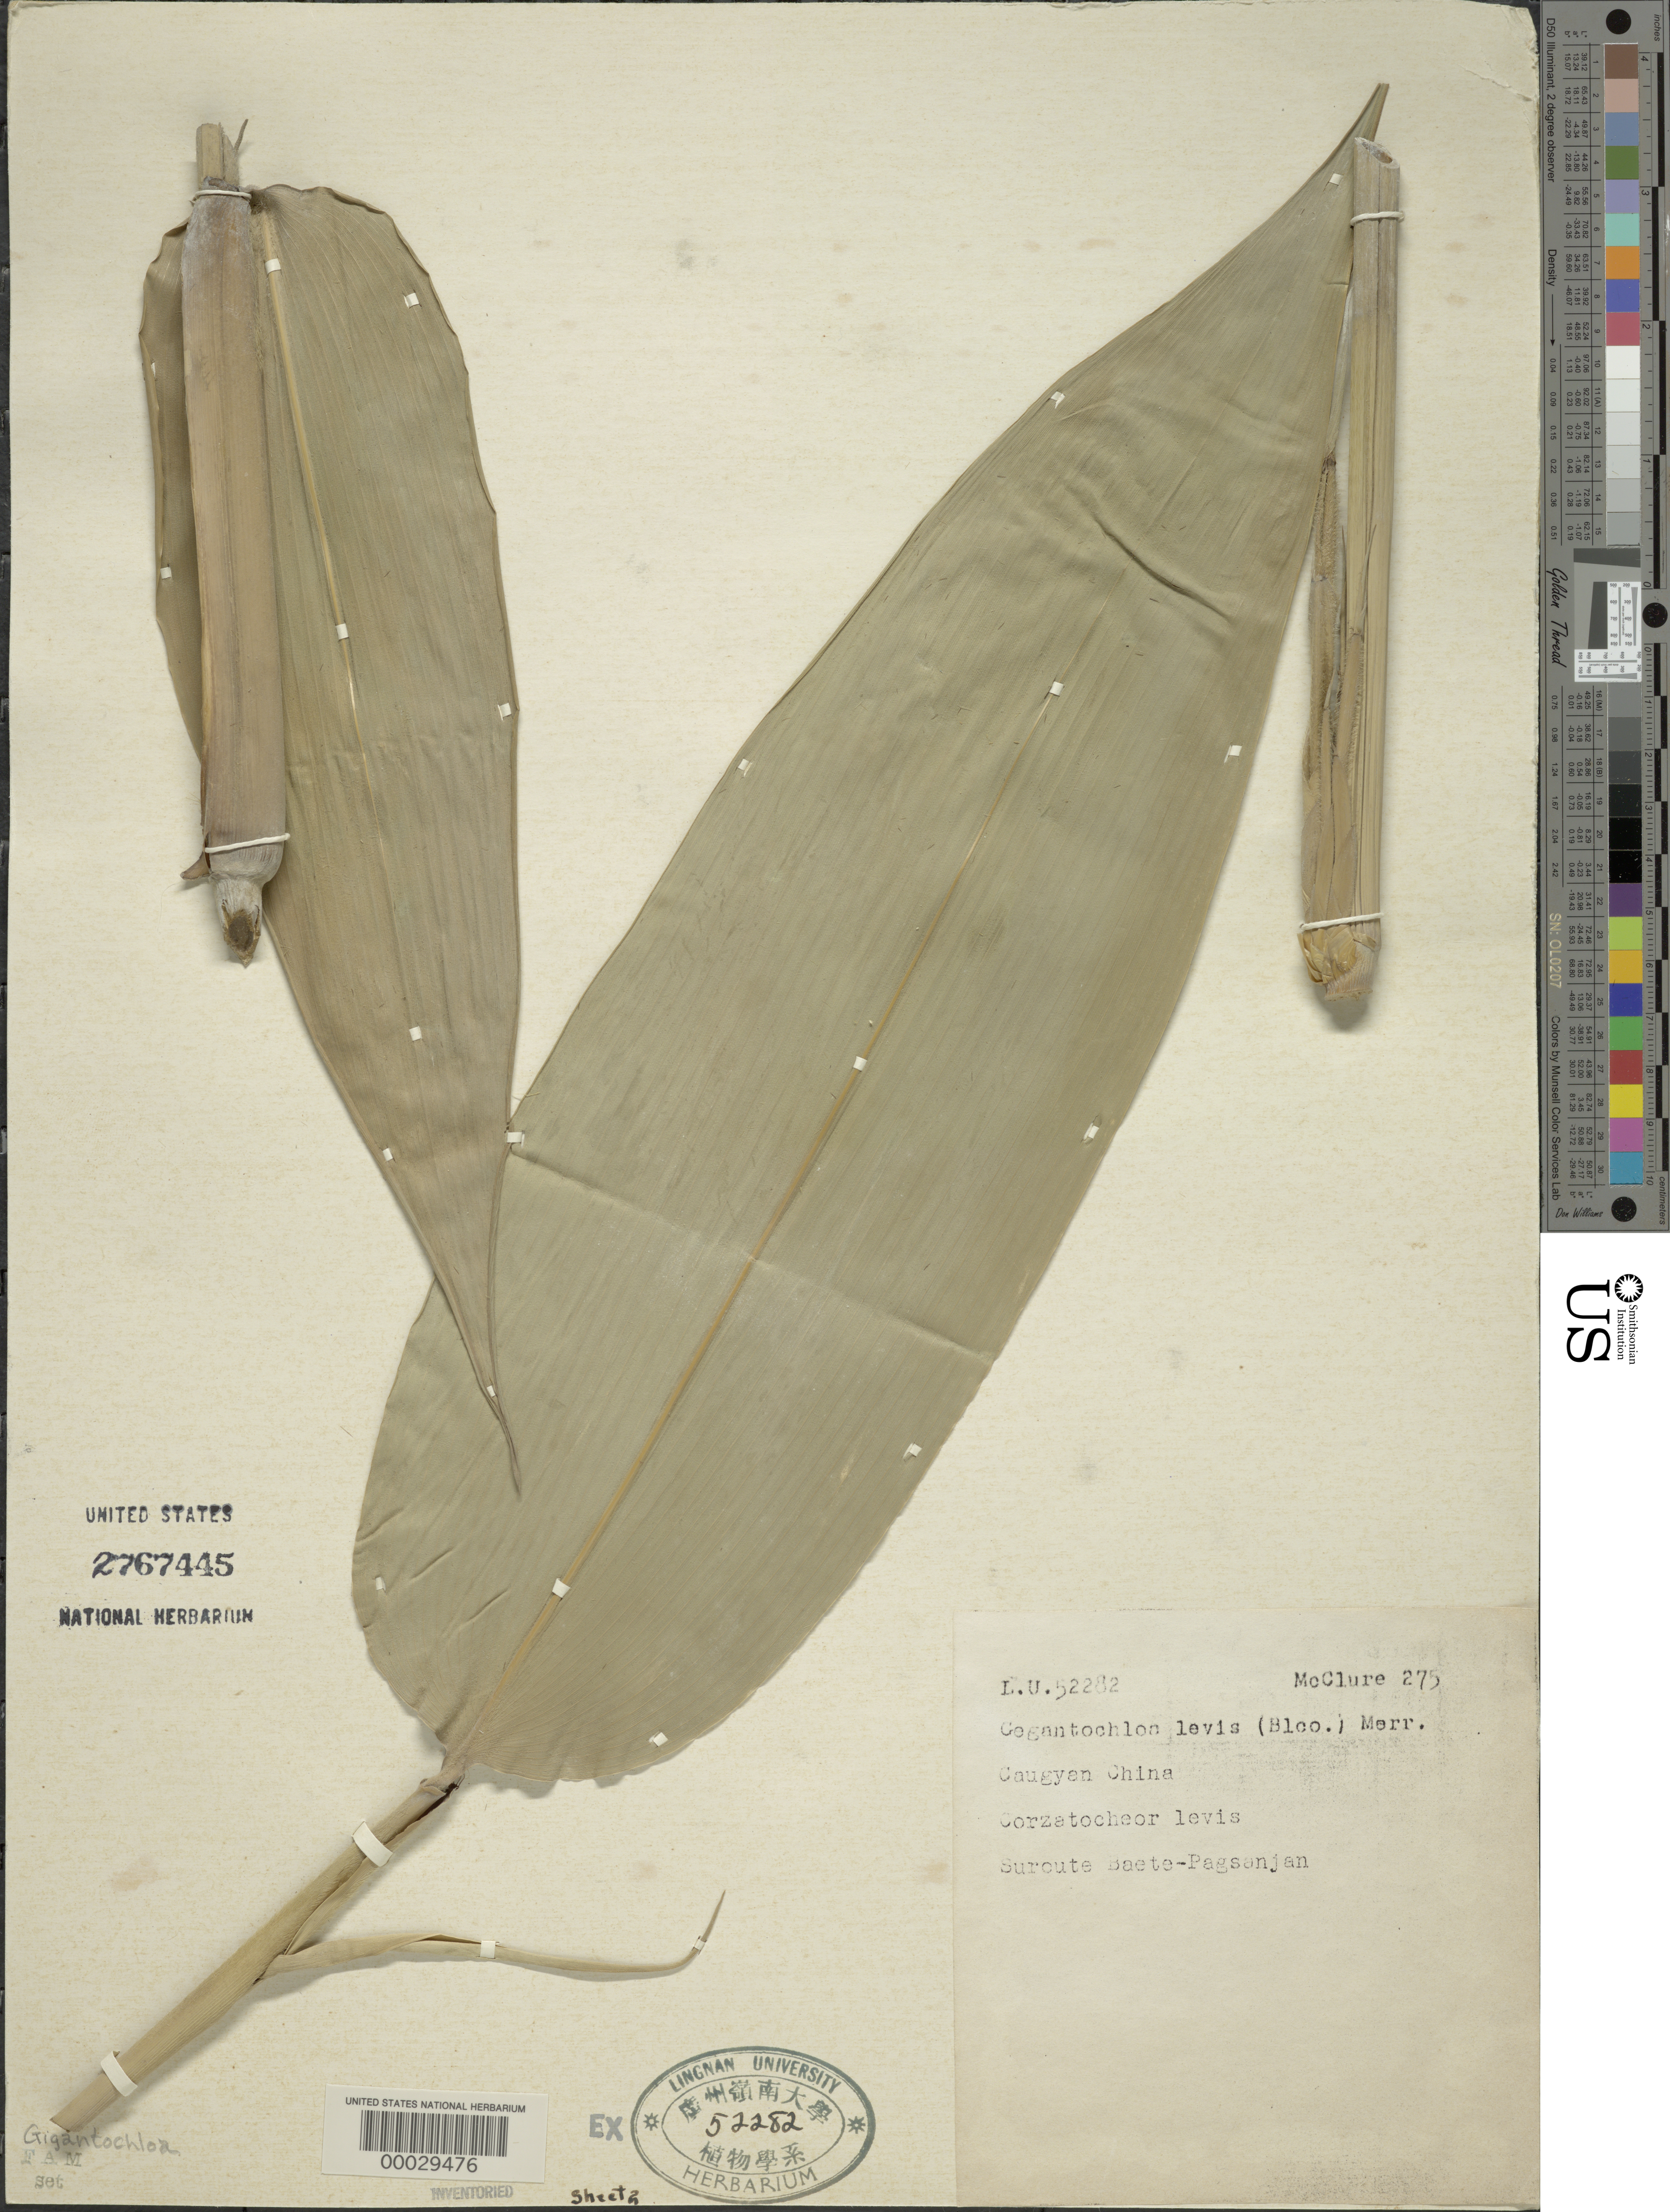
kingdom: Plantae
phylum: Tracheophyta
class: Liliopsida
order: Poales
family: Poaceae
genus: Gigantochloa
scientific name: Gigantochloa levis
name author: (Blanco) Merr.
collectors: F. A. McClure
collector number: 275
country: China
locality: Caugyan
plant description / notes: Lingnan Univ. # 52282 Originally from Philipine Islands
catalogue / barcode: US 2767445